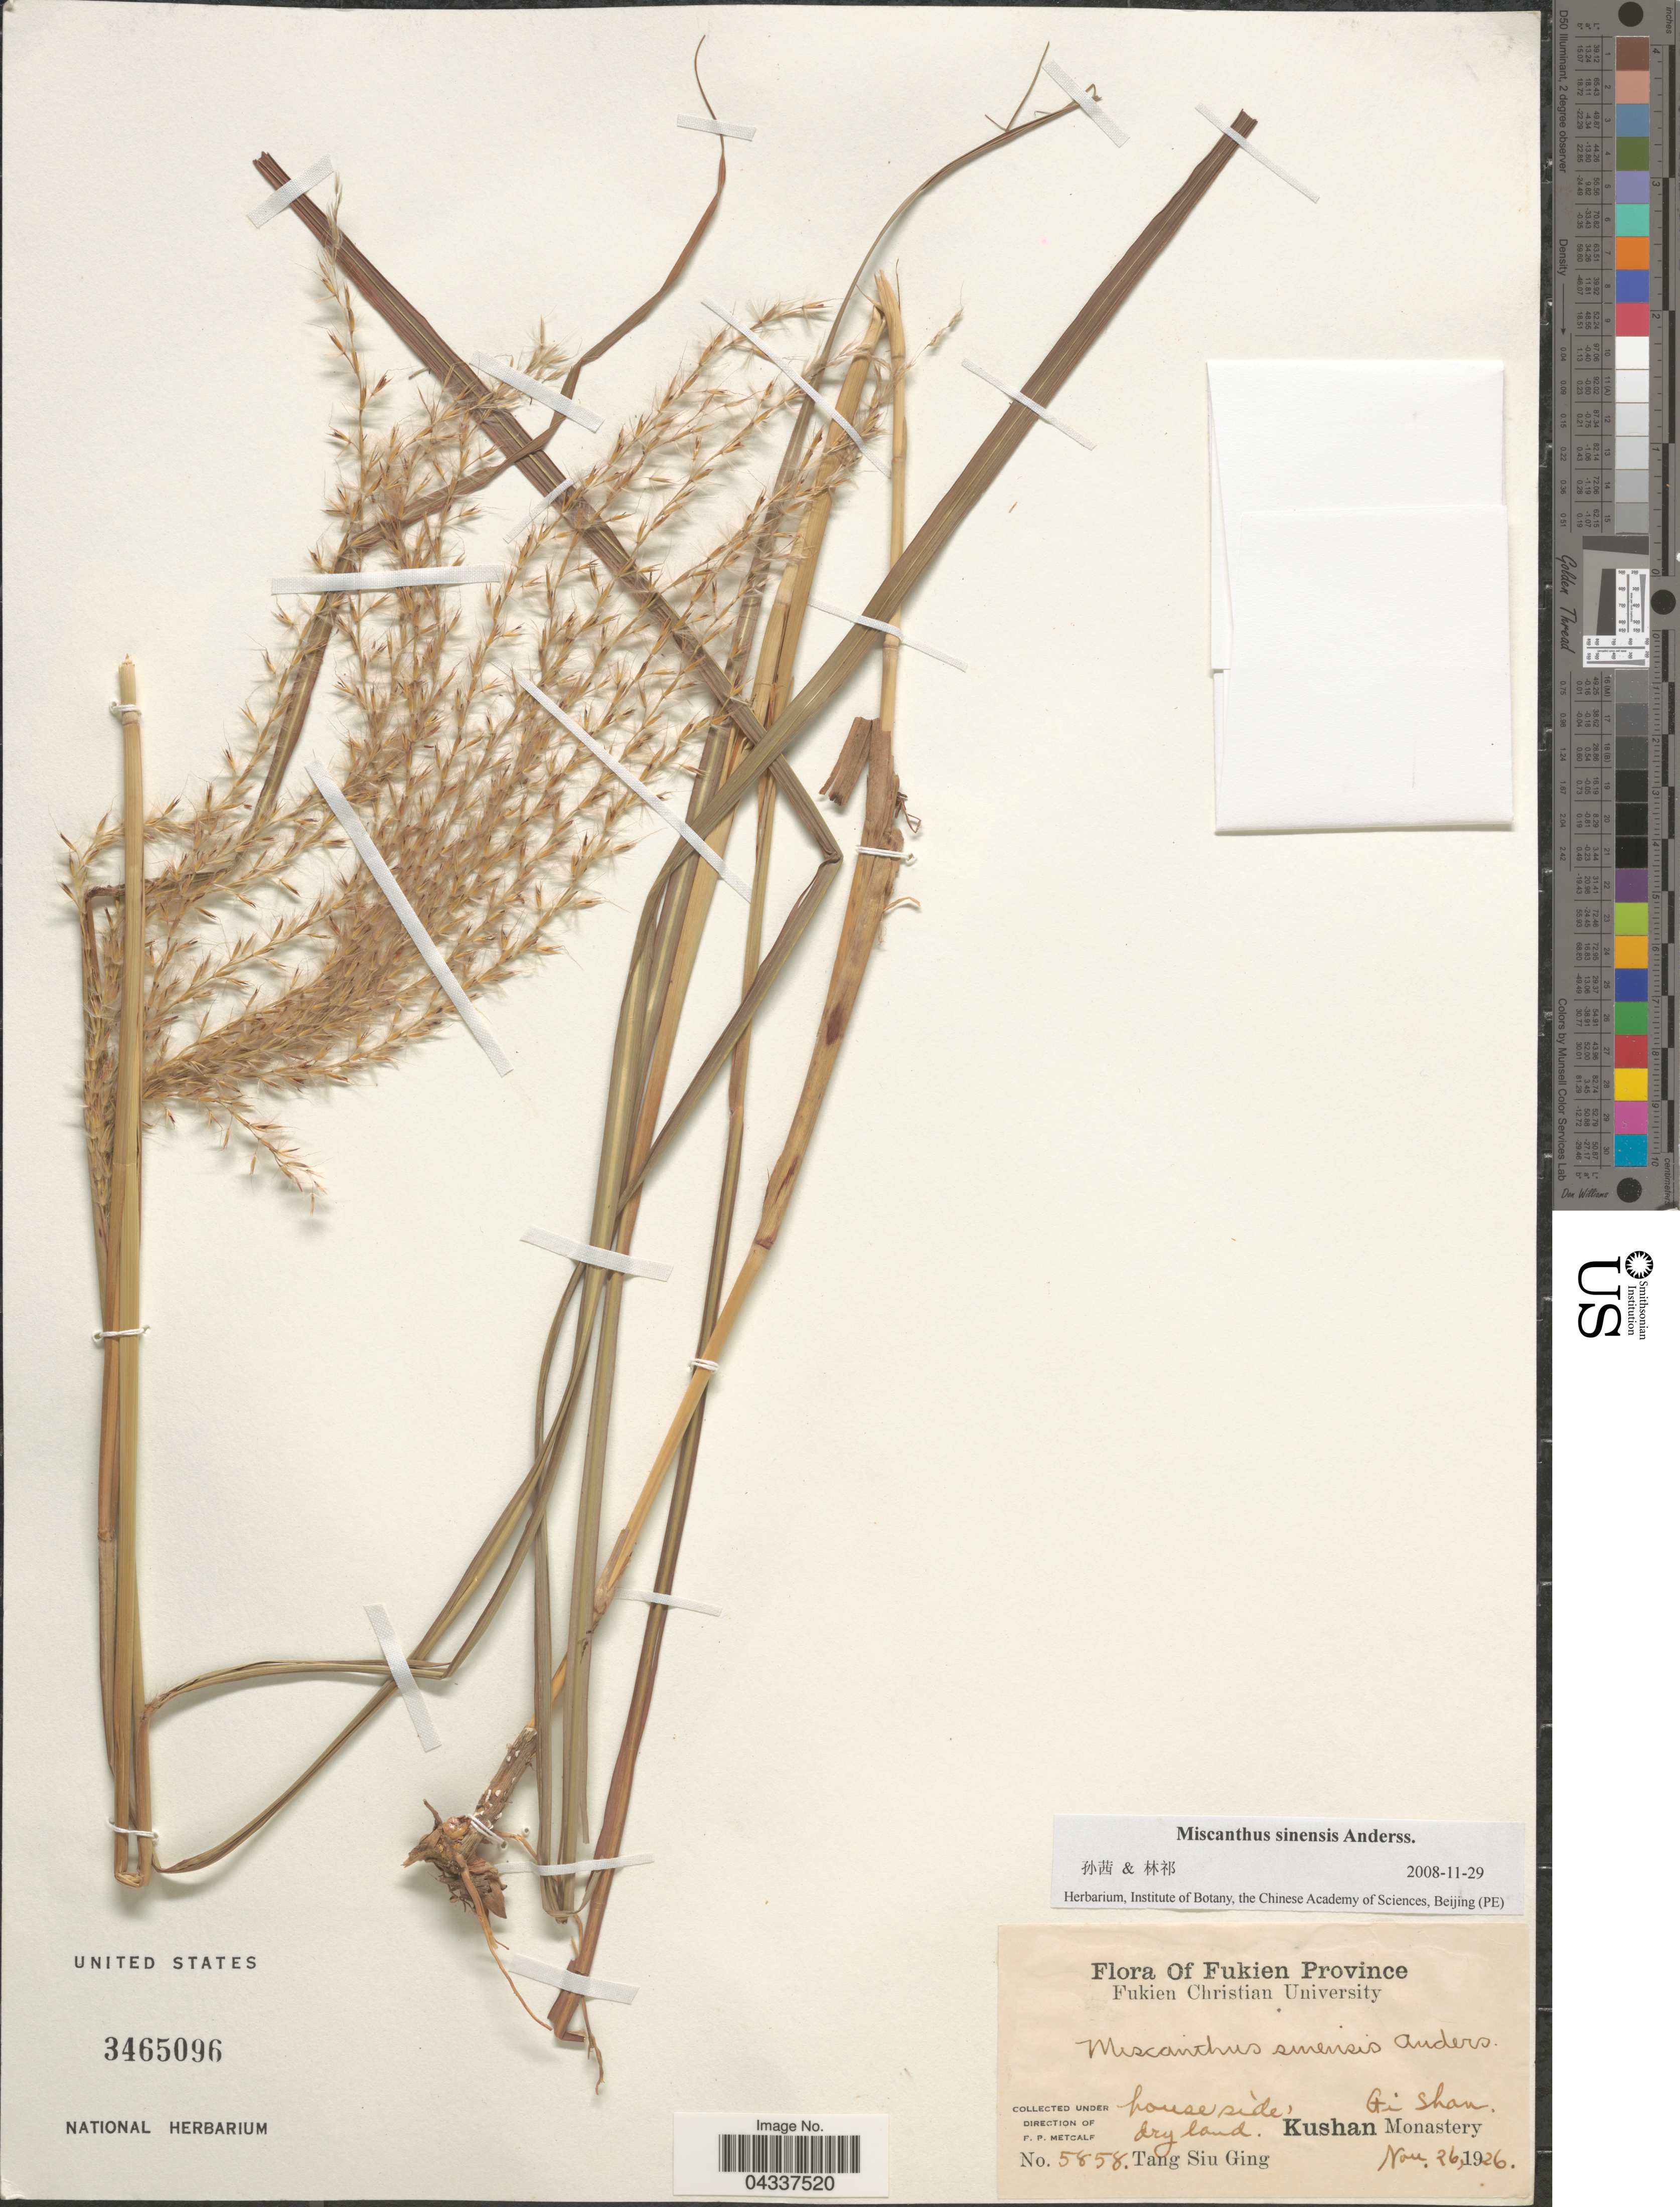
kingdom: Plantae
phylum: Tracheophyta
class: Liliopsida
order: Poales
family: Poaceae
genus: Miscanthus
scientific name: Miscanthus sinensis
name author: Andersson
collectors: T. Ging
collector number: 5858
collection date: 1926-11-26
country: China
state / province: Fujian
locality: Fukien Province. House side, Gi Shan. Kushan Monastery.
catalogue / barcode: US 3465096